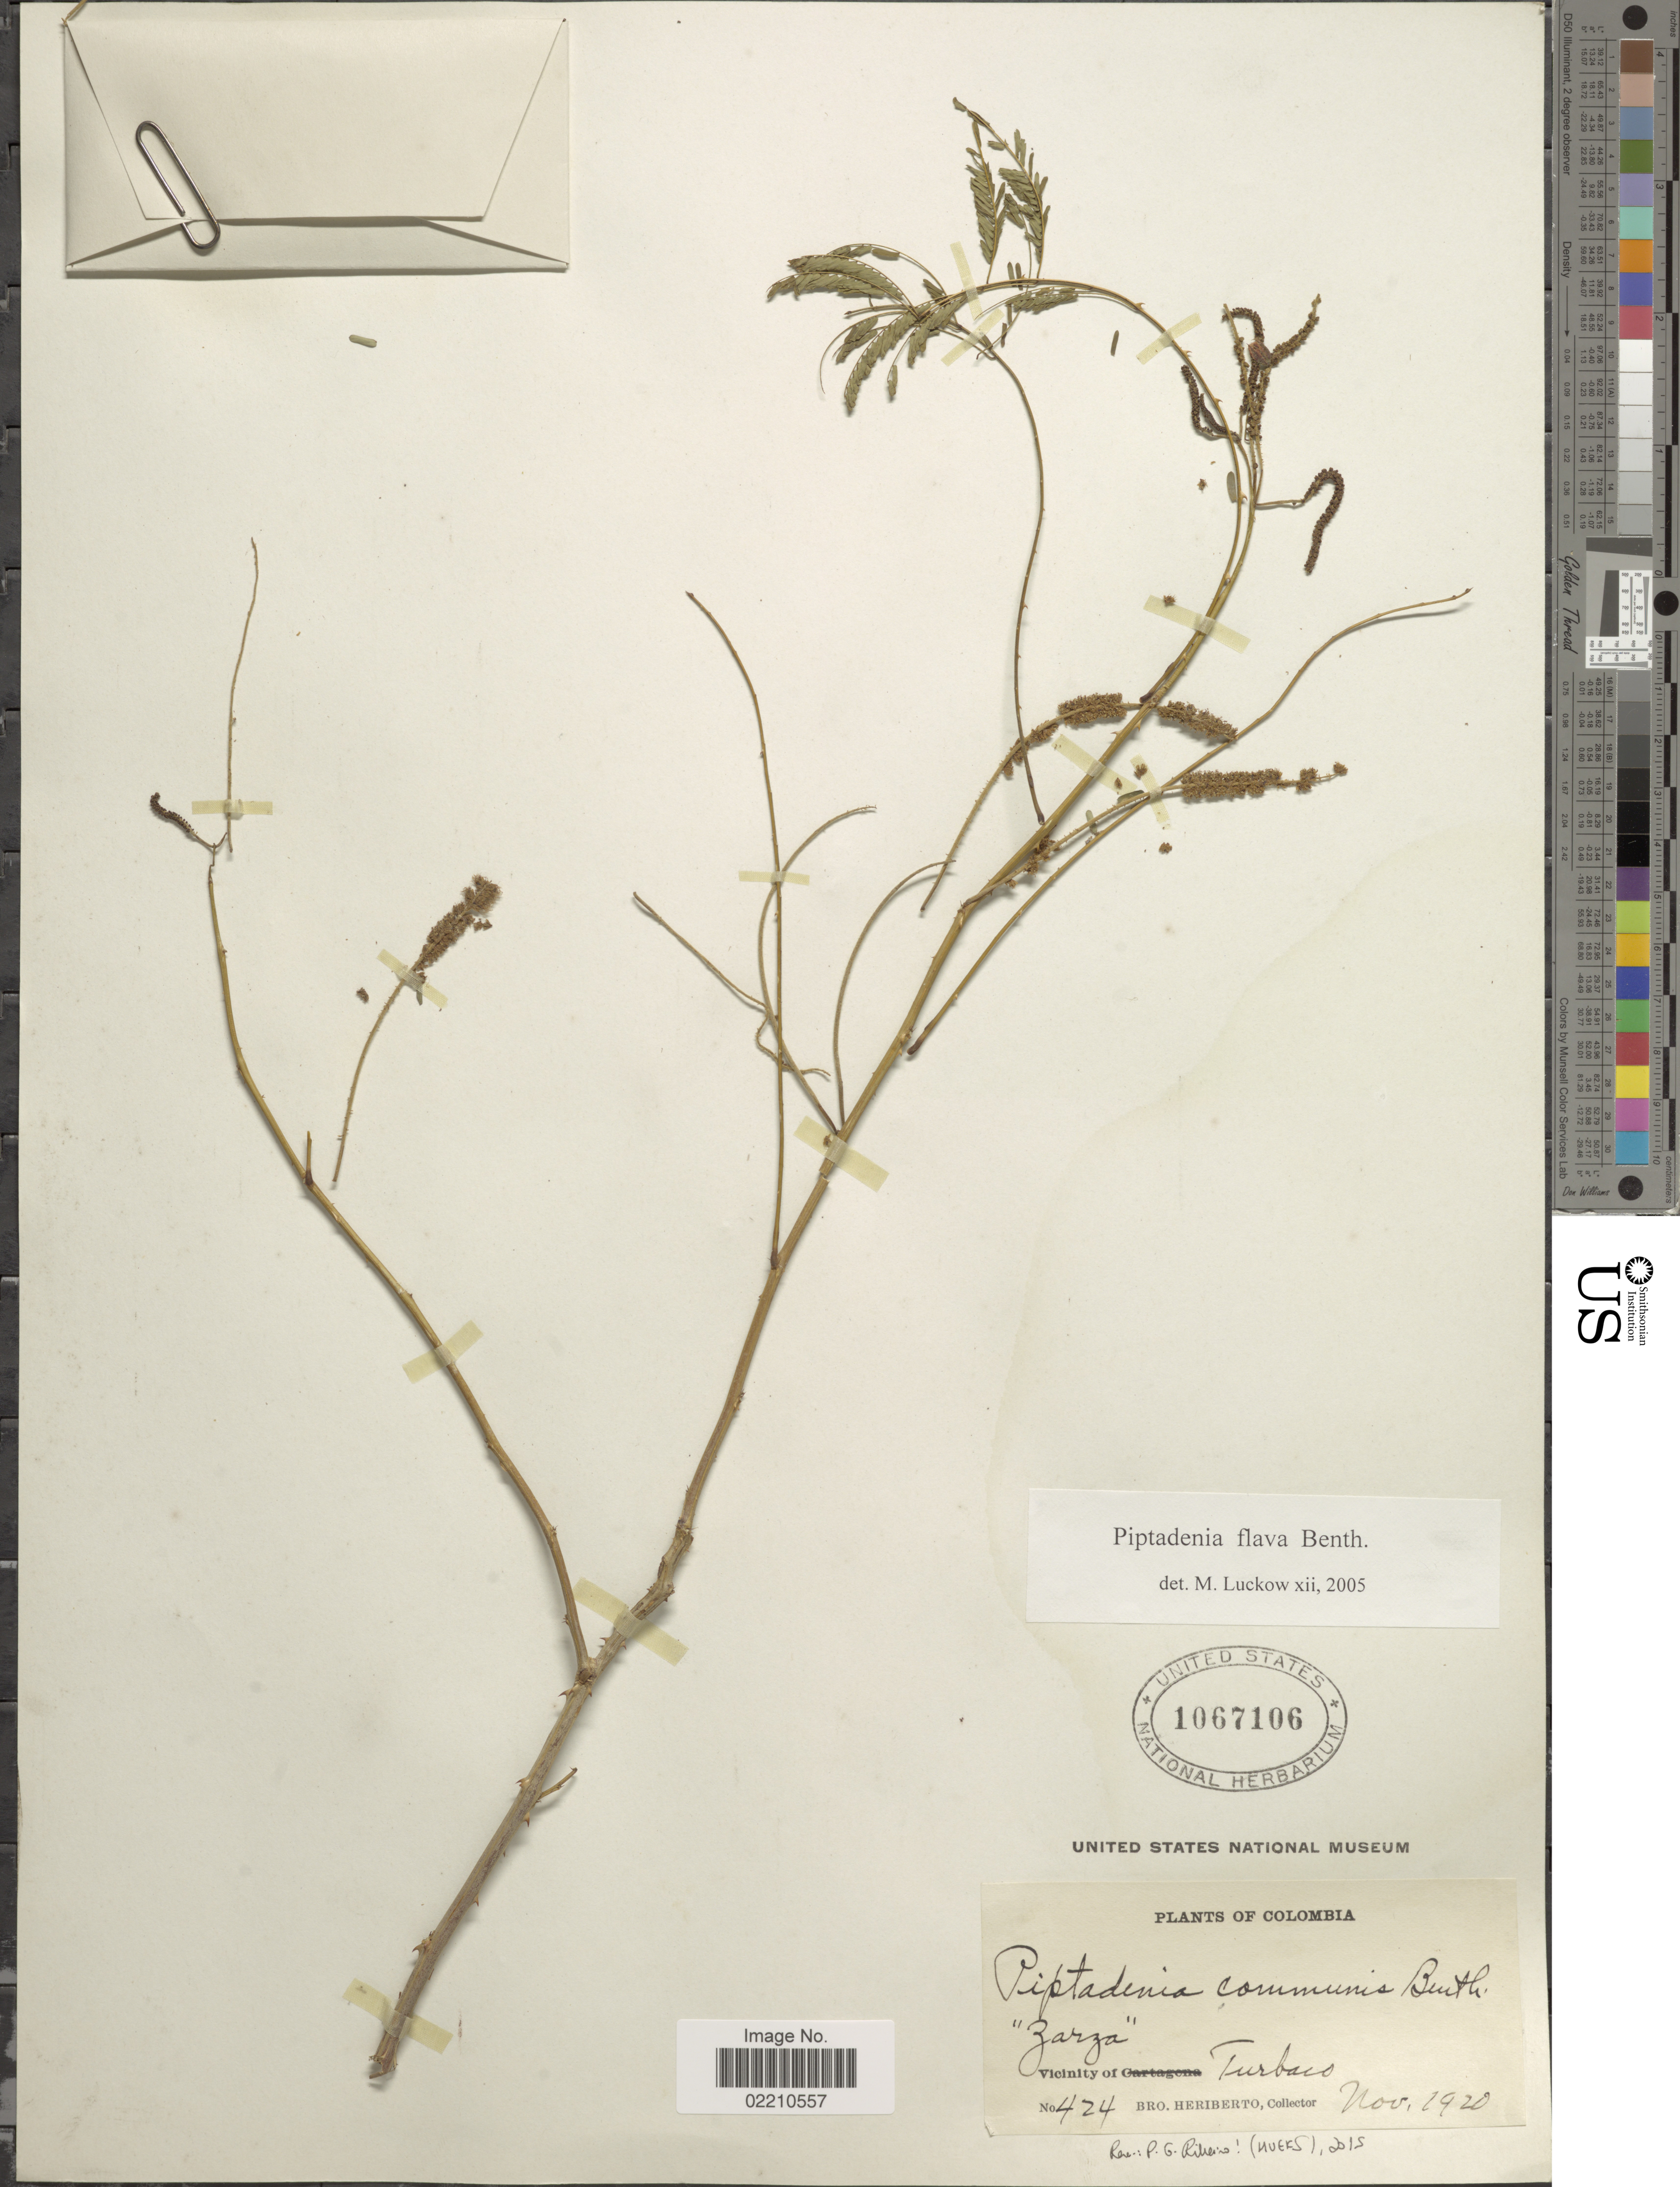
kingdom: Plantae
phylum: Tracheophyta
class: Magnoliopsida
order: Fabales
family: Fabaceae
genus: Piptadenia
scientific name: Piptadenia flava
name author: (DC.) Benth.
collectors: B. Heriberto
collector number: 424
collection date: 1920-11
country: Colombia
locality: Vicinity of Turbaco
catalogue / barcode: US 1067106